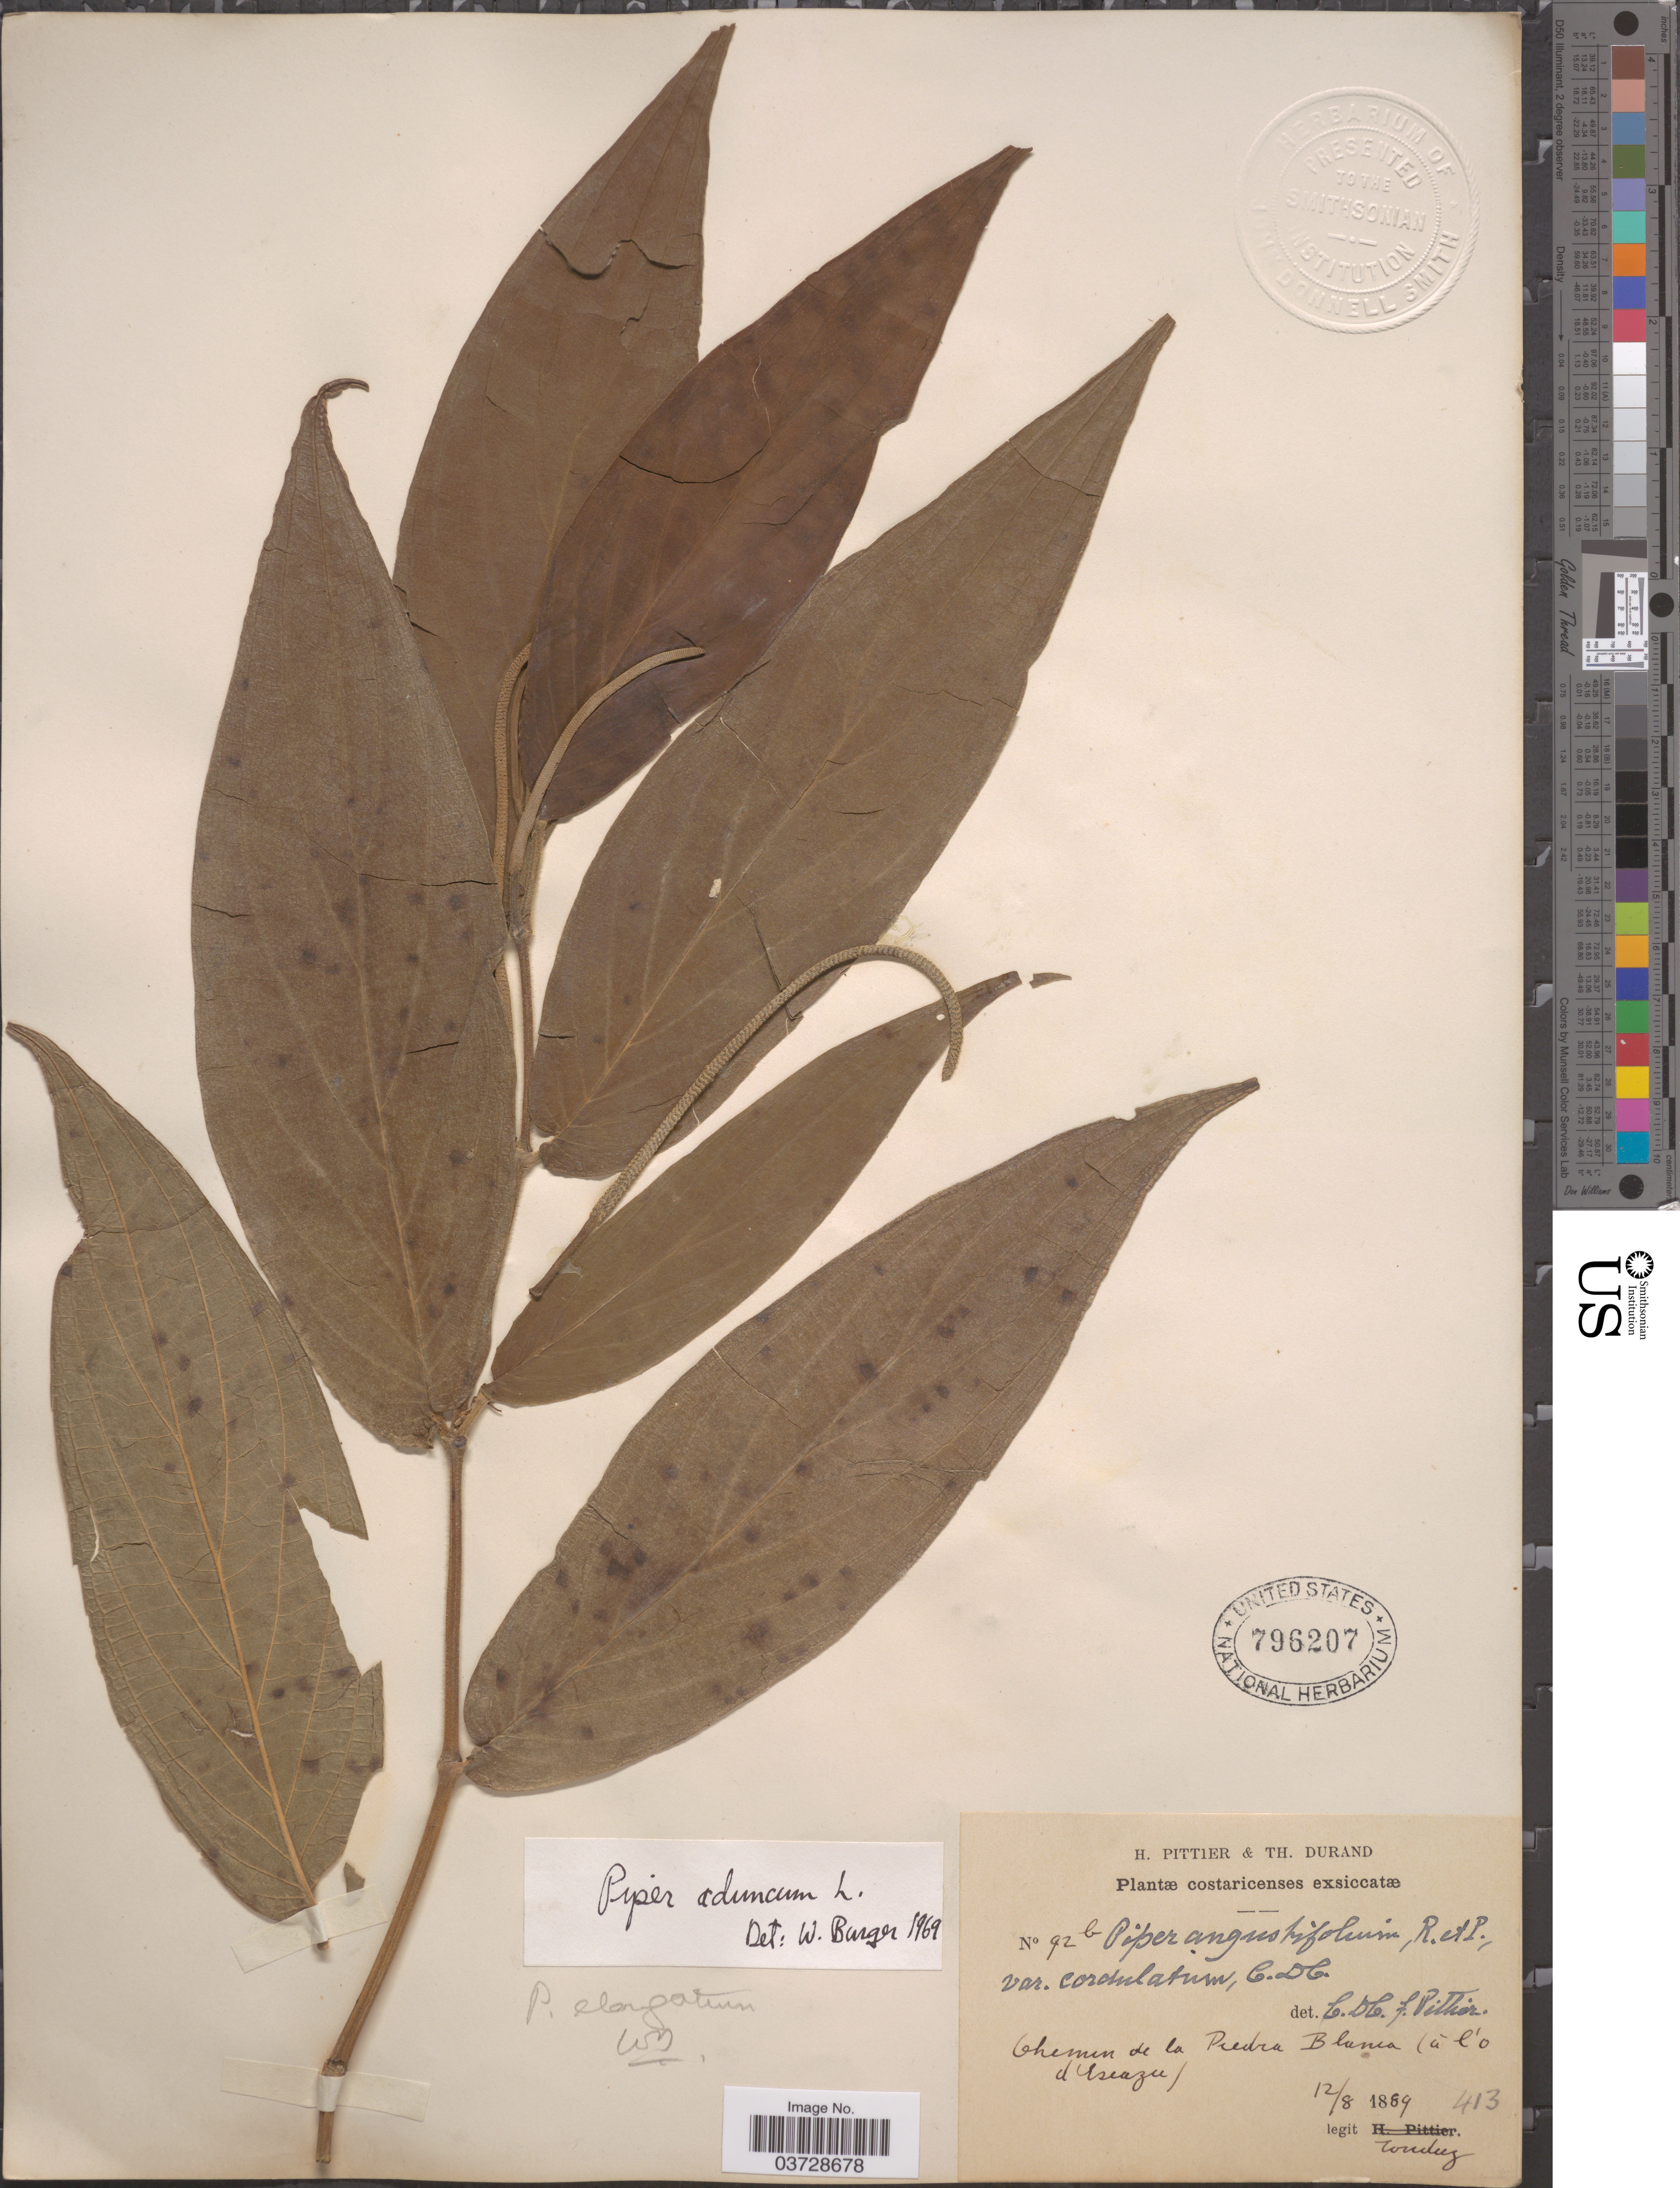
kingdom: Plantae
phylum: Tracheophyta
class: Magnoliopsida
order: Piperales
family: Piperaceae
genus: Piper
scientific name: Piper aduncum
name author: L.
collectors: Tonduz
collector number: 92b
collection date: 1889-08-12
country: Costa Rica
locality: Chemin de la Piedra Blanca (á l'o d Escazu).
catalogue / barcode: US 796207